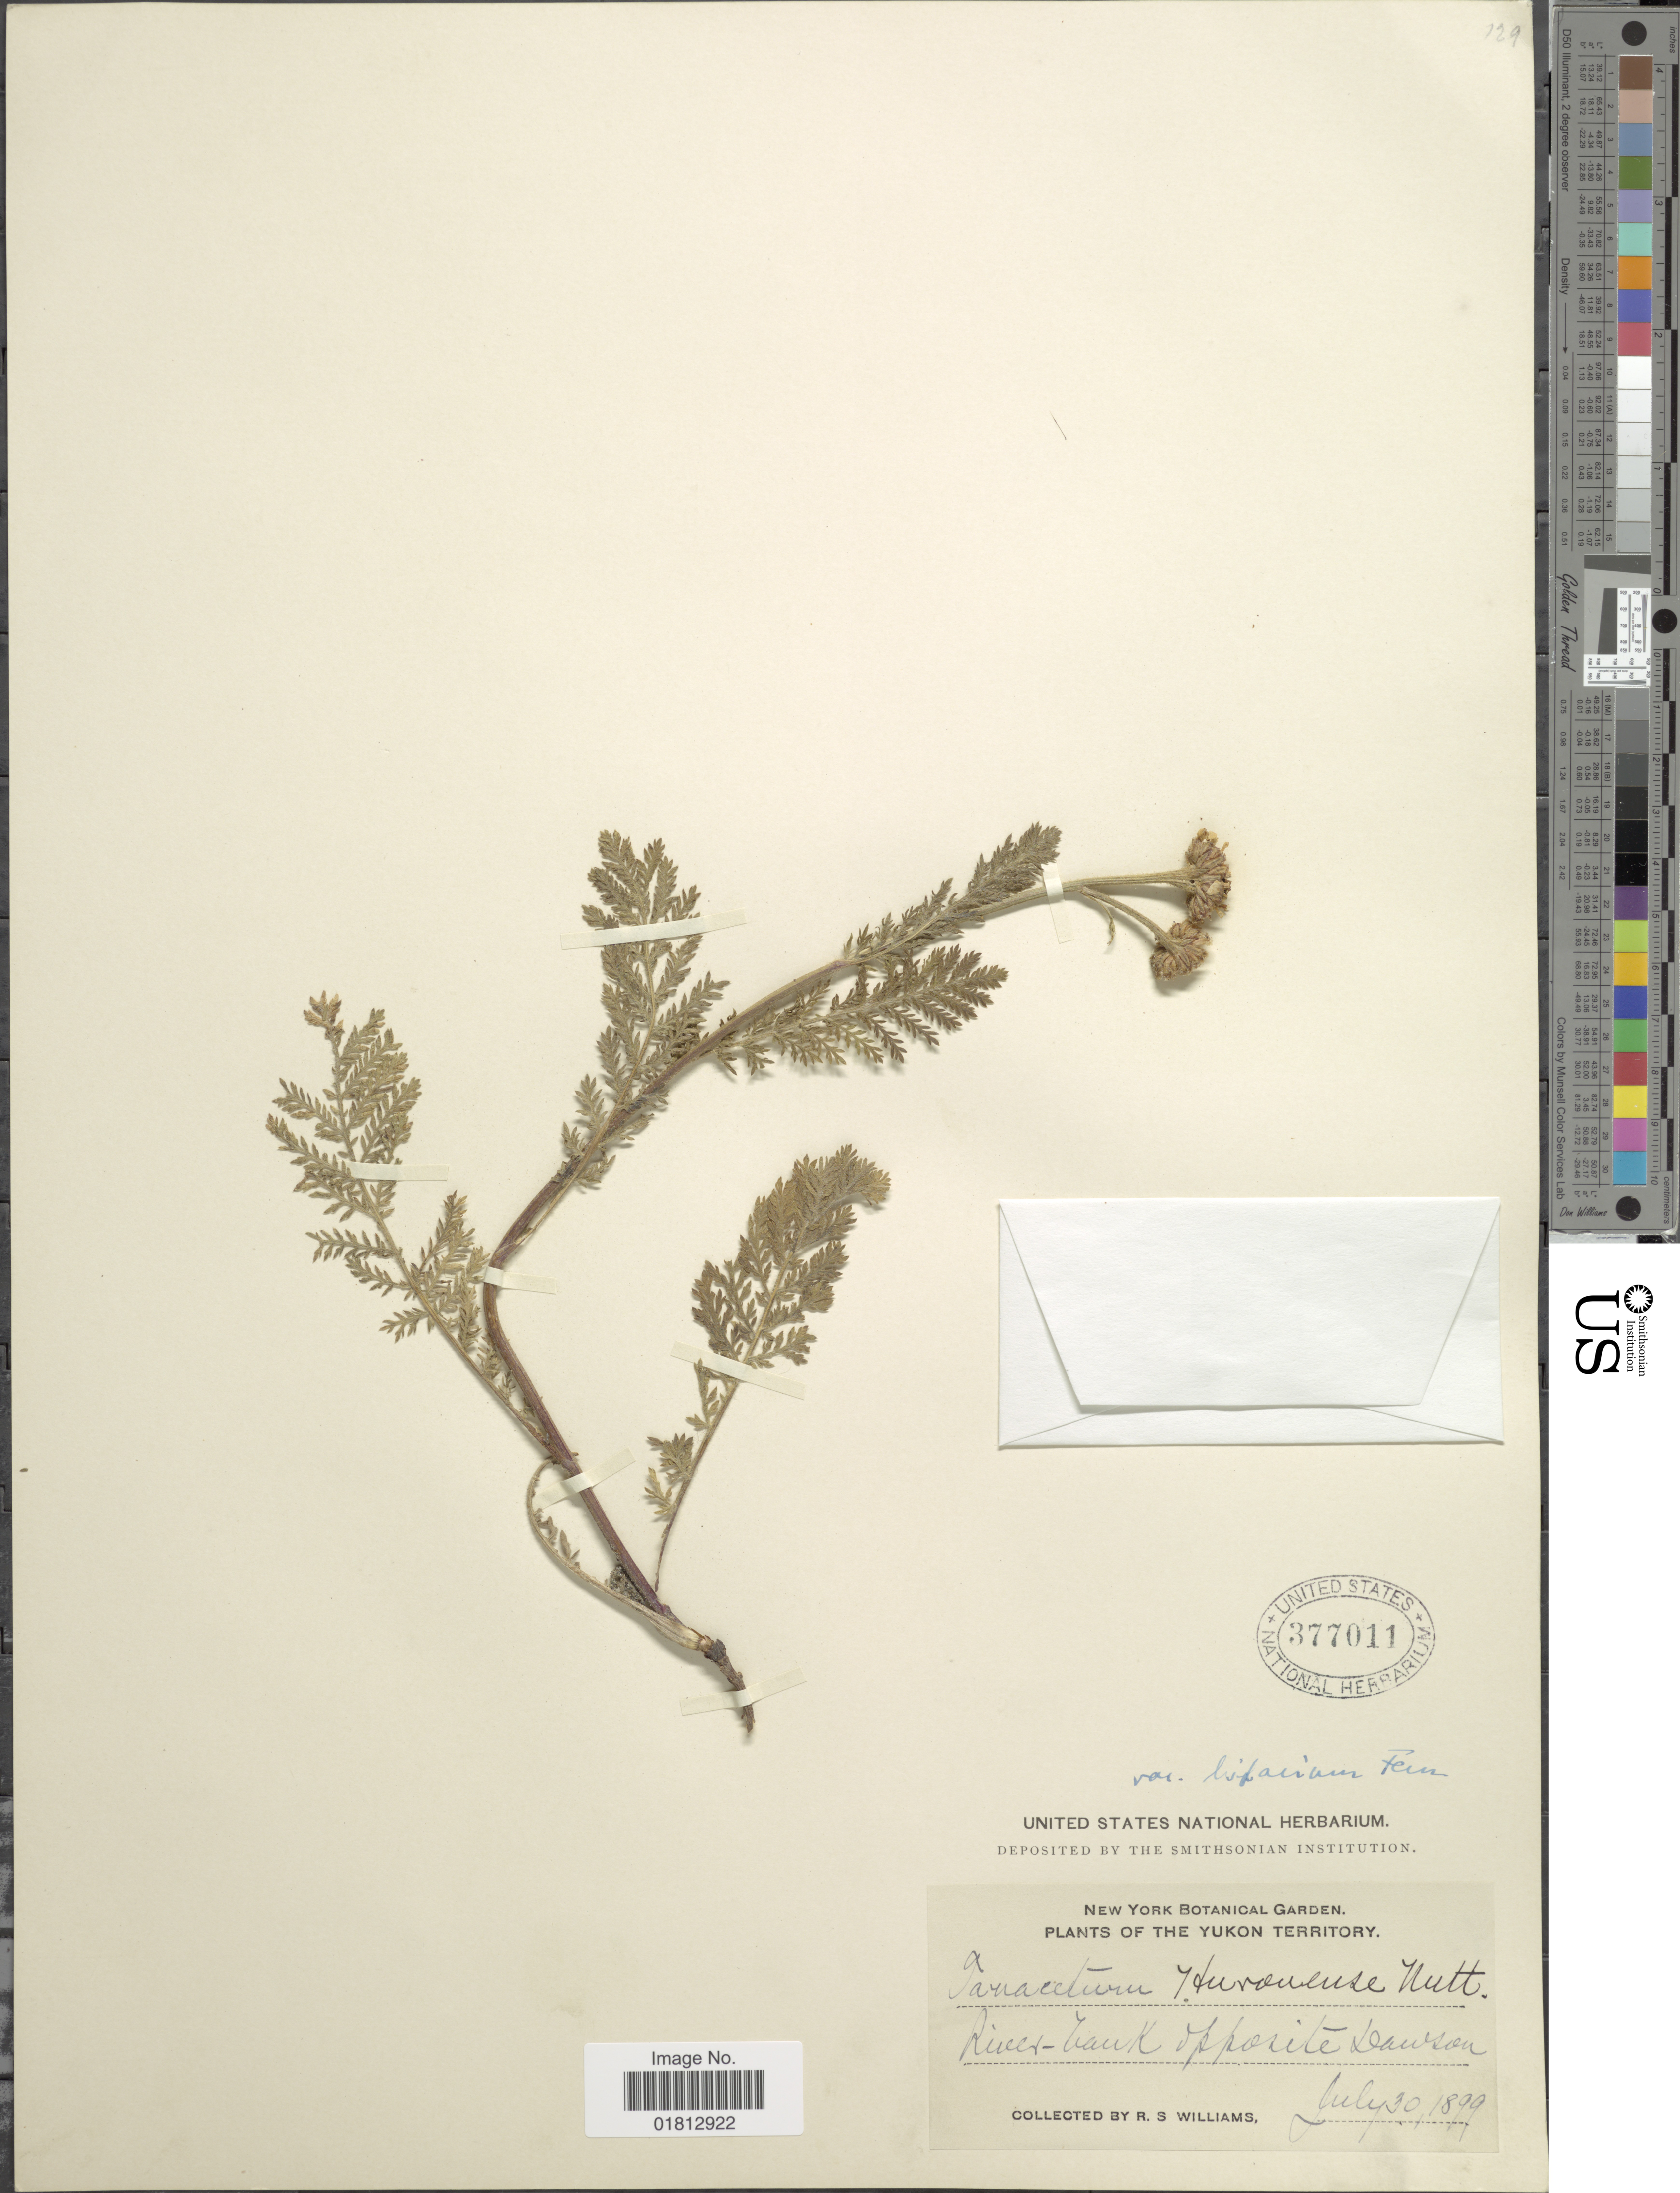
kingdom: Plantae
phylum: Tracheophyta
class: Magnoliopsida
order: Asterales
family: Asteraceae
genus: Tanacetum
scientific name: Tanacetum huronense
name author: Nutt.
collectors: R. S. Williams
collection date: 1899-07-30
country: Canada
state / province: Yukon Territory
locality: River-bank opposite Dawson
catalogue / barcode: US 377011